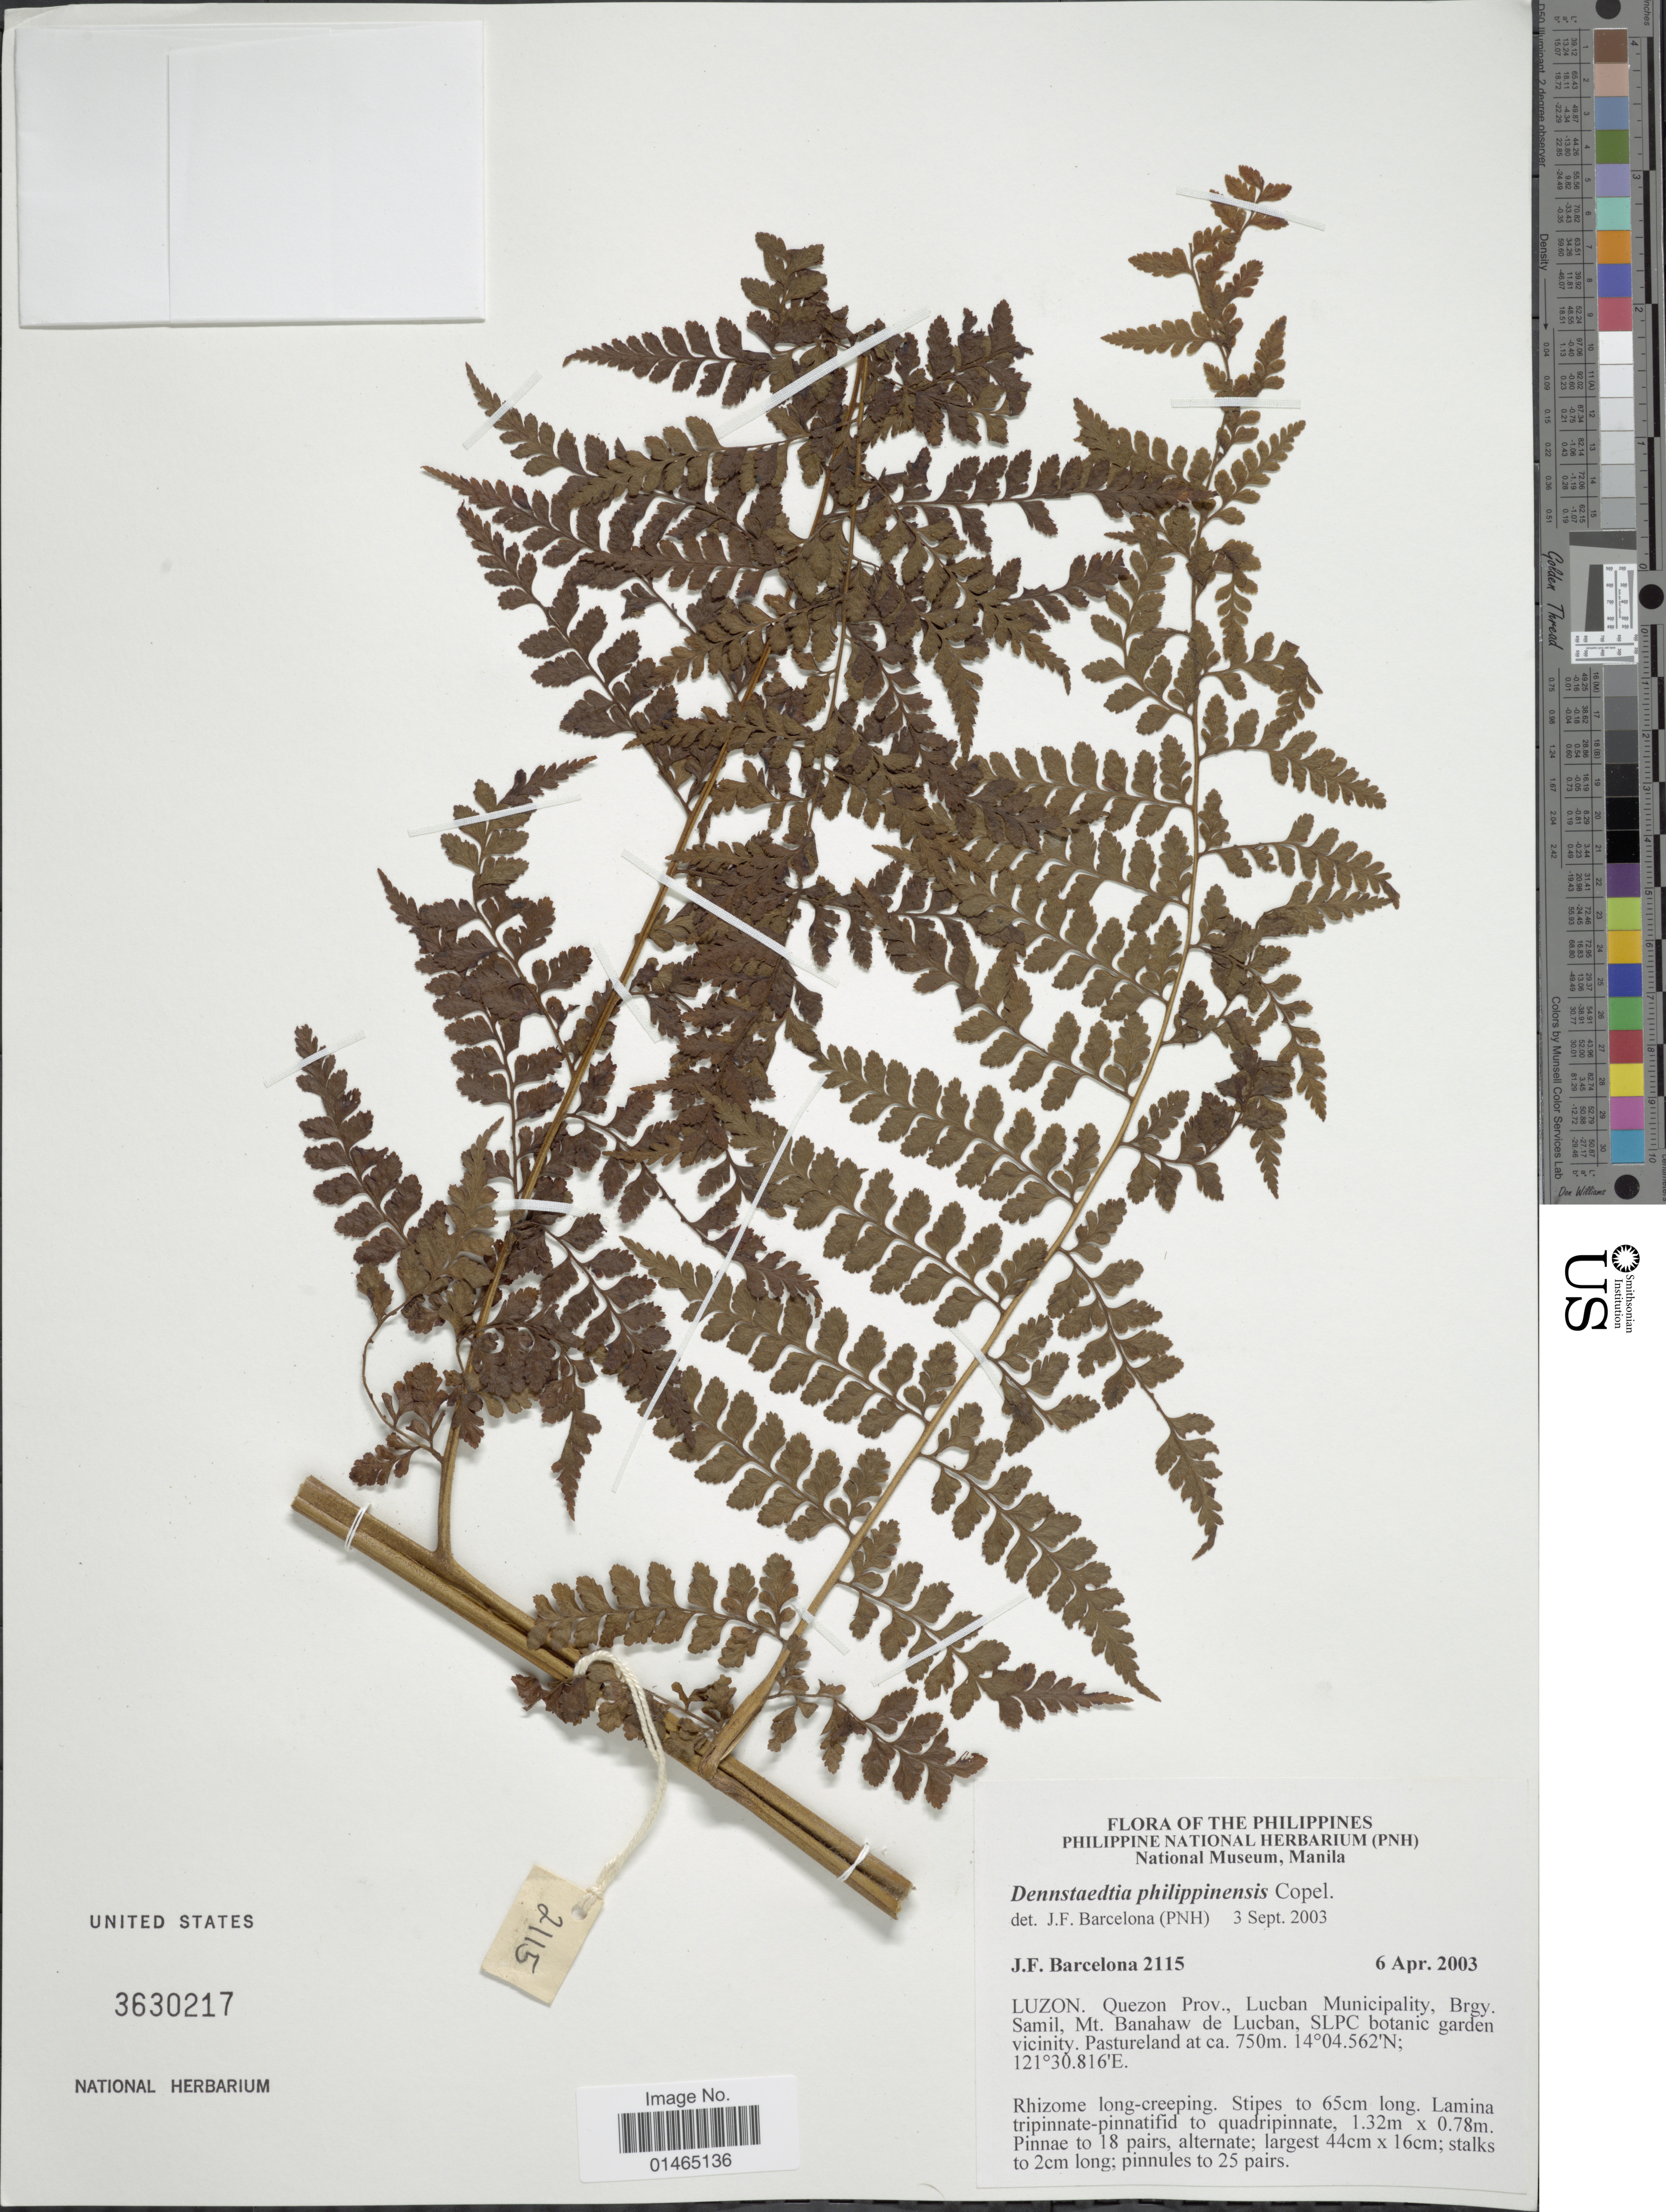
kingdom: Plantae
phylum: Tracheophyta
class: Polypodiopsida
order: Polypodiales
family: Dennstaedtiaceae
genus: Dennstaedtia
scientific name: Dennstaedtia philippensis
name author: Copel. in Elmer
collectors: J. F. Barcelona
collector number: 2115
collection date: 2003-04-06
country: Philippines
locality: Luzon. Quezon Prov., Lucban Municipality, Brgy. Samil, Mt. Banahaw de Lucban, SLPC botanic garden vicinity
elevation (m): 750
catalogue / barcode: US 3630217